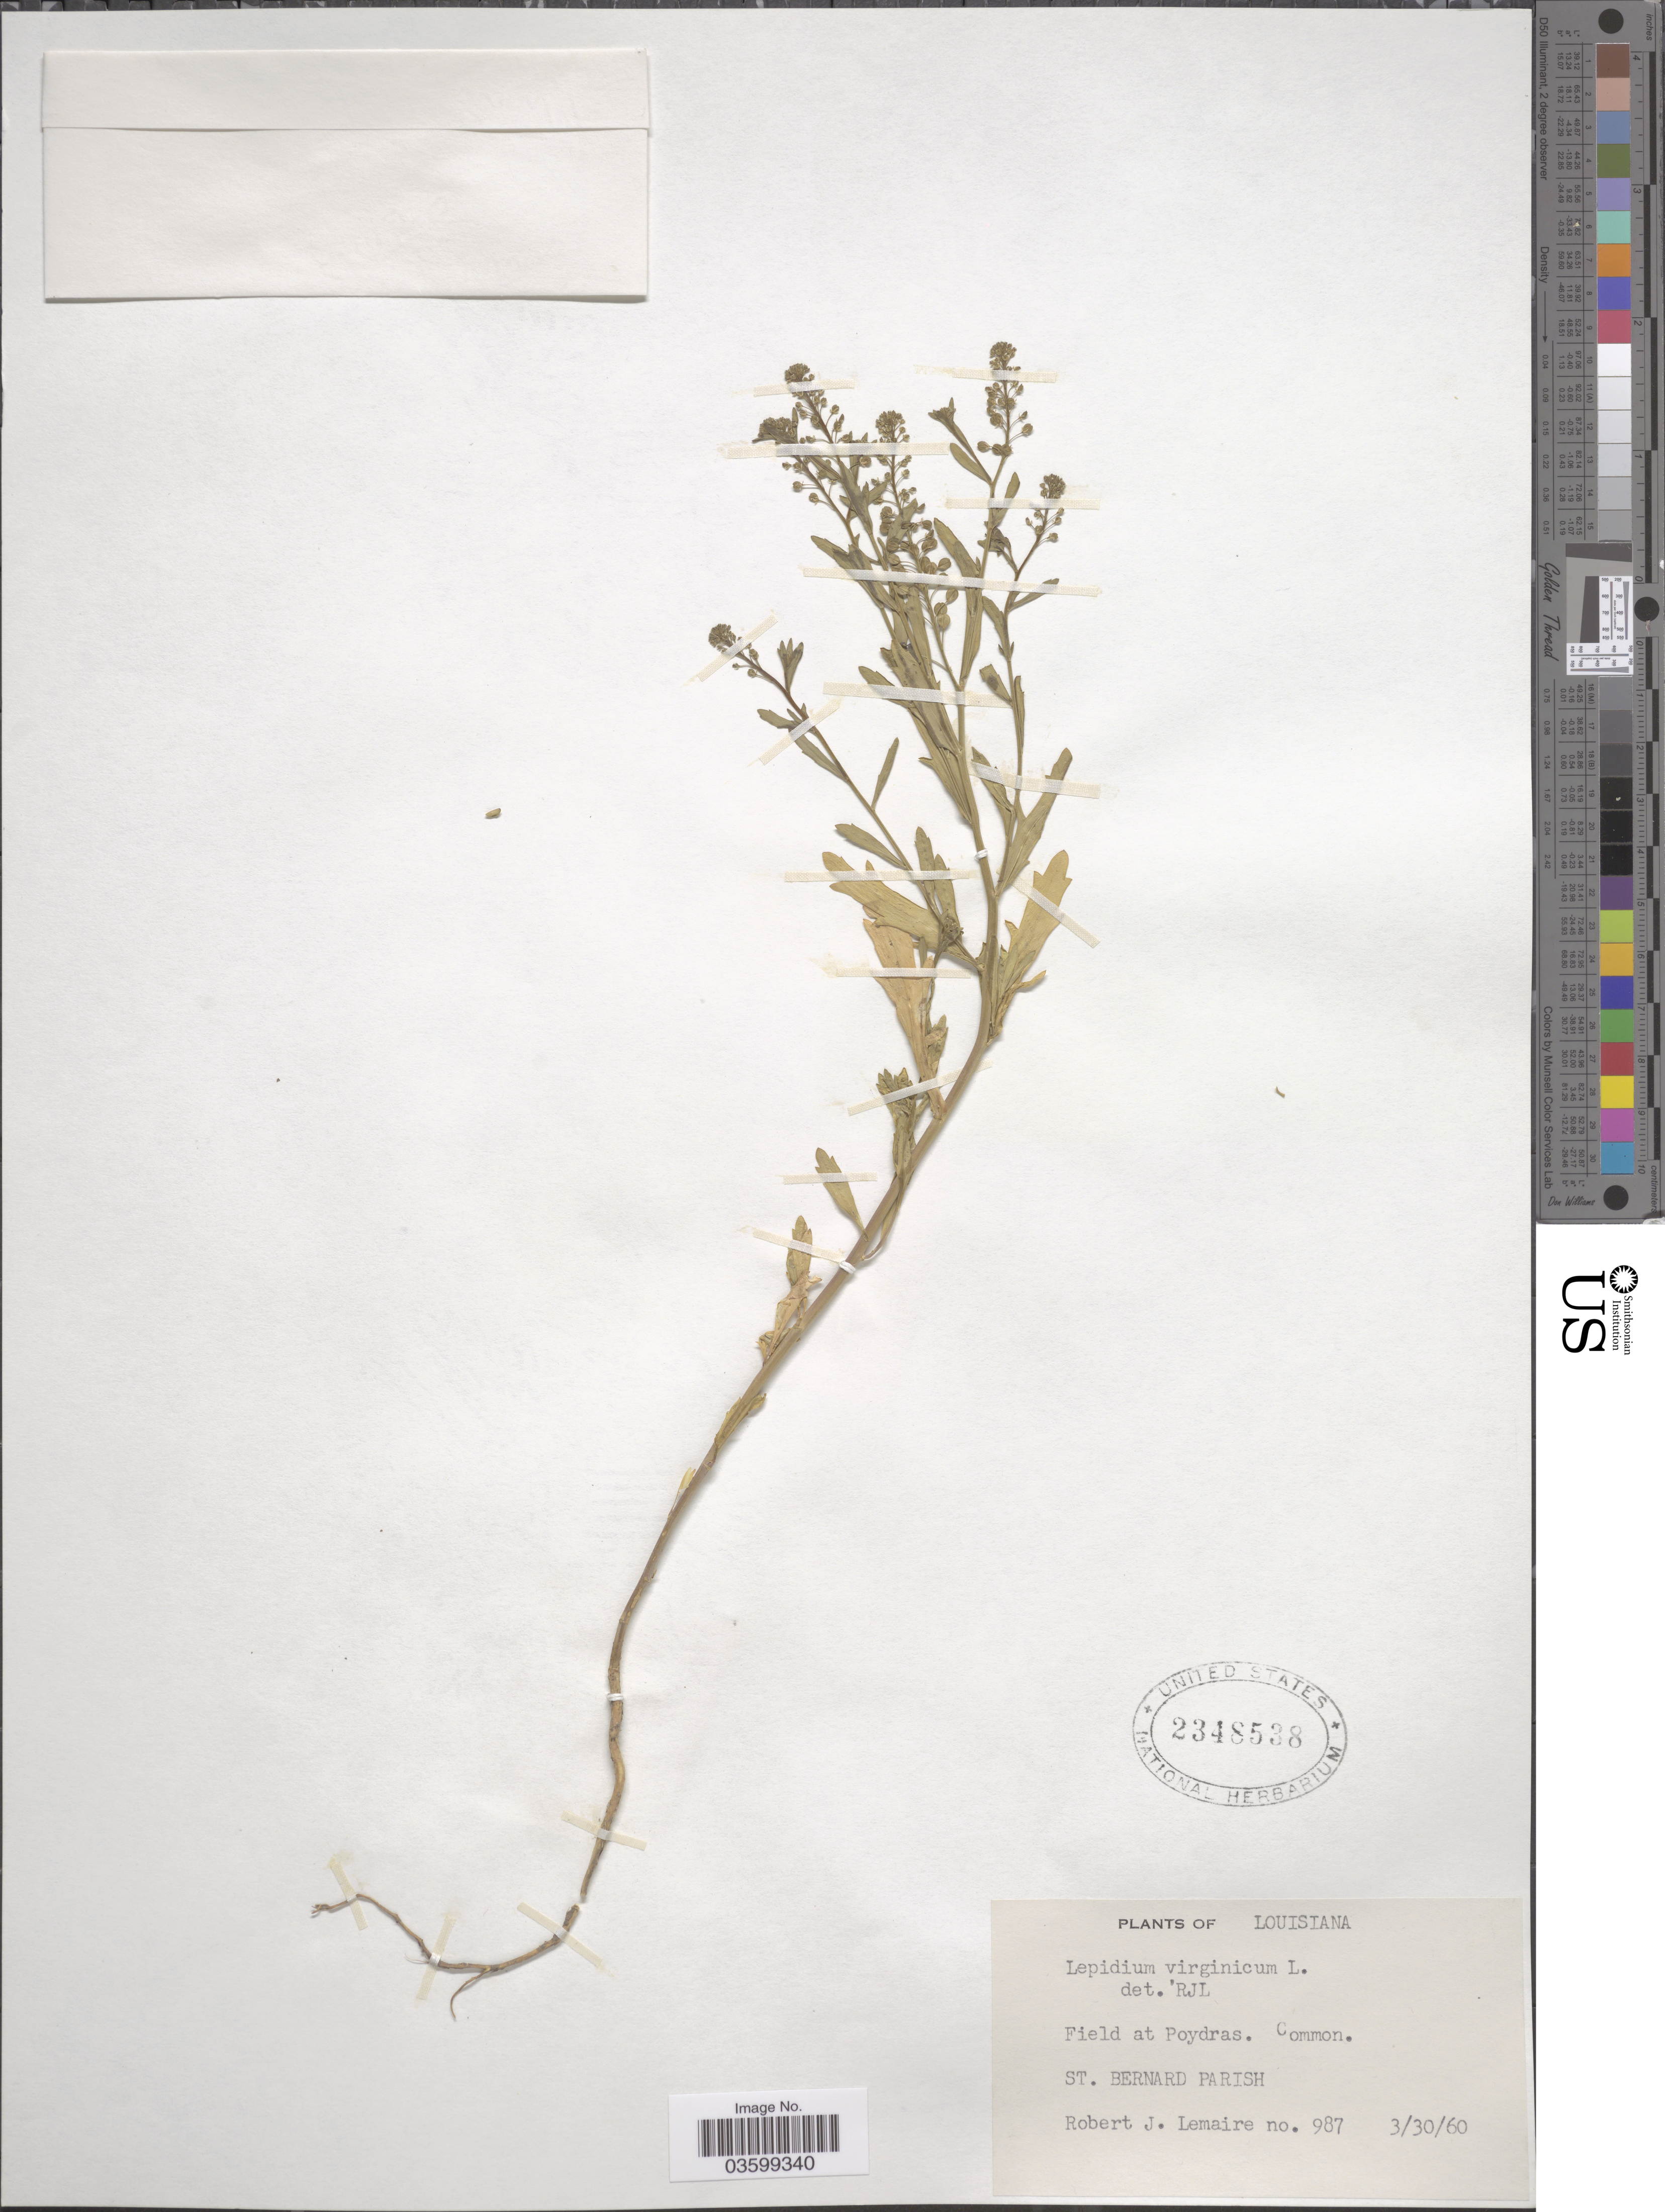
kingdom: Plantae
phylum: Tracheophyta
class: Magnoliopsida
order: Brassicales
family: Brassicaceae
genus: Lepidium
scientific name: Lepidium virginicum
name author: L.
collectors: R. J. Lemaire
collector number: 987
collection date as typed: Transcribed d/m/y: 30/3/60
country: United States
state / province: Louisiana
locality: Field at Poydras. St. Bernard Parish.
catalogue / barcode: US 2348538